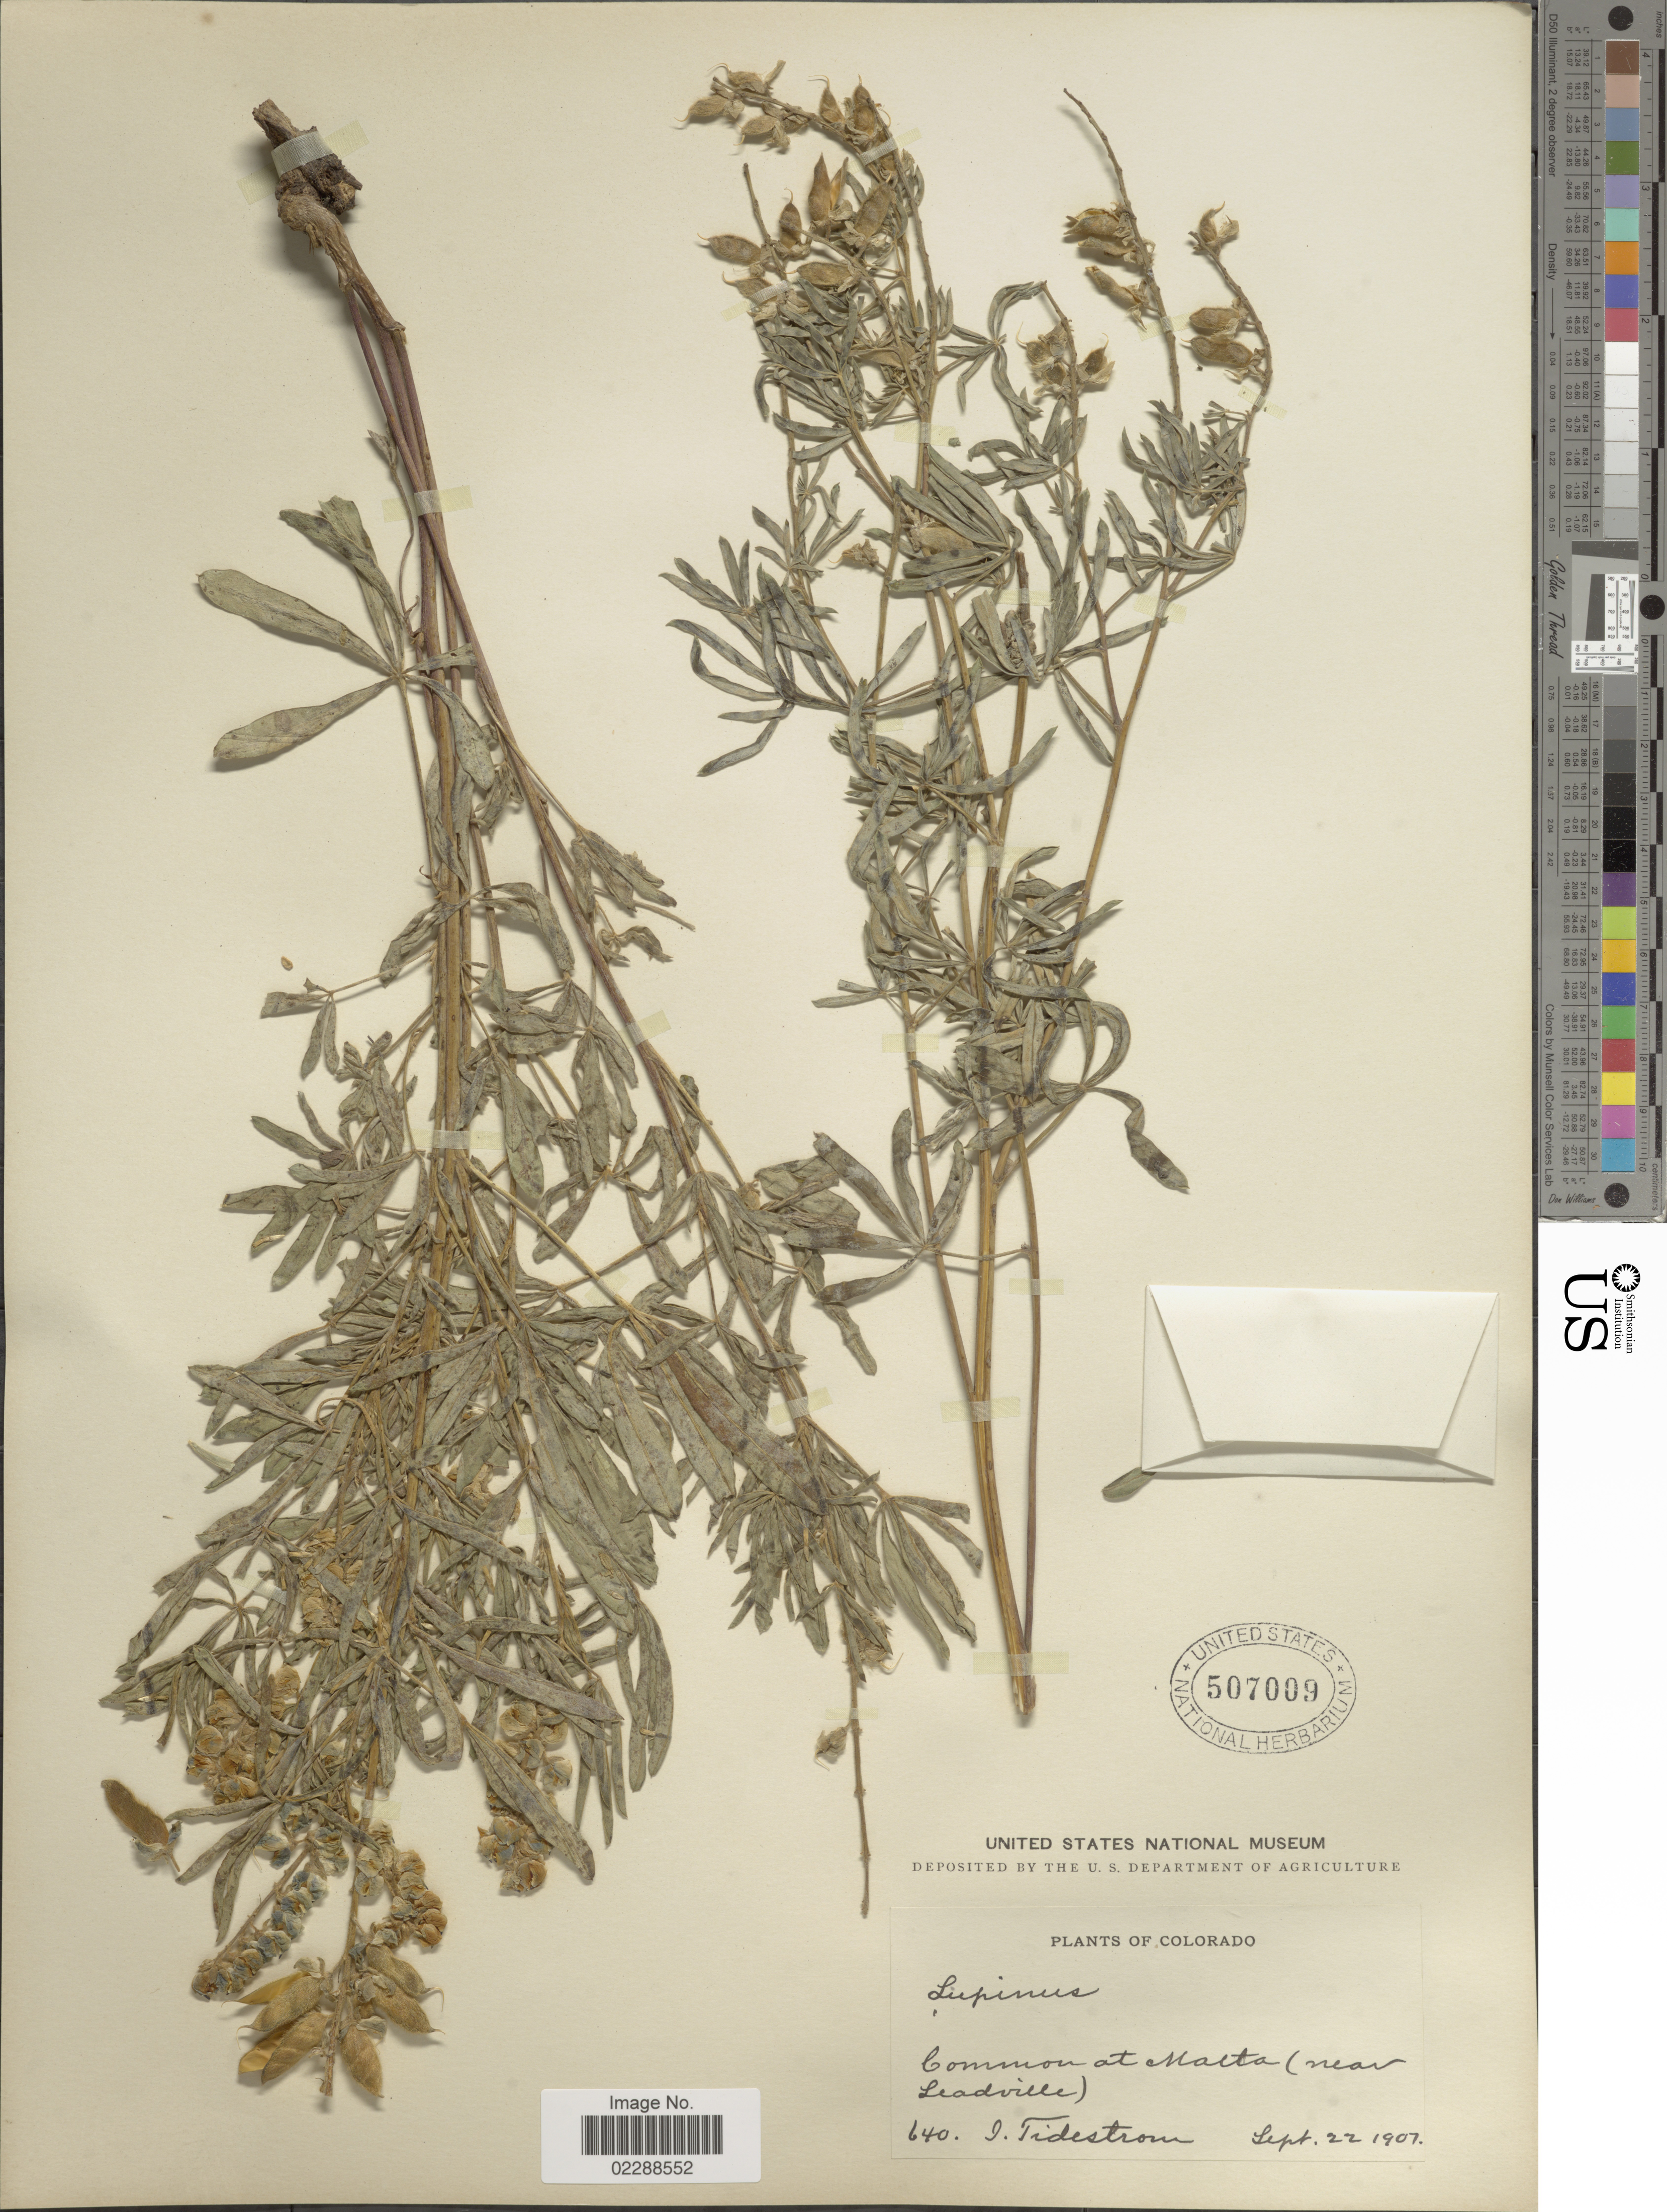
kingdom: Plantae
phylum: Tracheophyta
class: Magnoliopsida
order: Fabales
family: Fabaceae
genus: Lupinus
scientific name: Lupinus sp.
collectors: I. F. Tidestrom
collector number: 640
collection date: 1907-09-22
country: United States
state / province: Colorado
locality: Common at Malta (near Leadville)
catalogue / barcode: US 507009